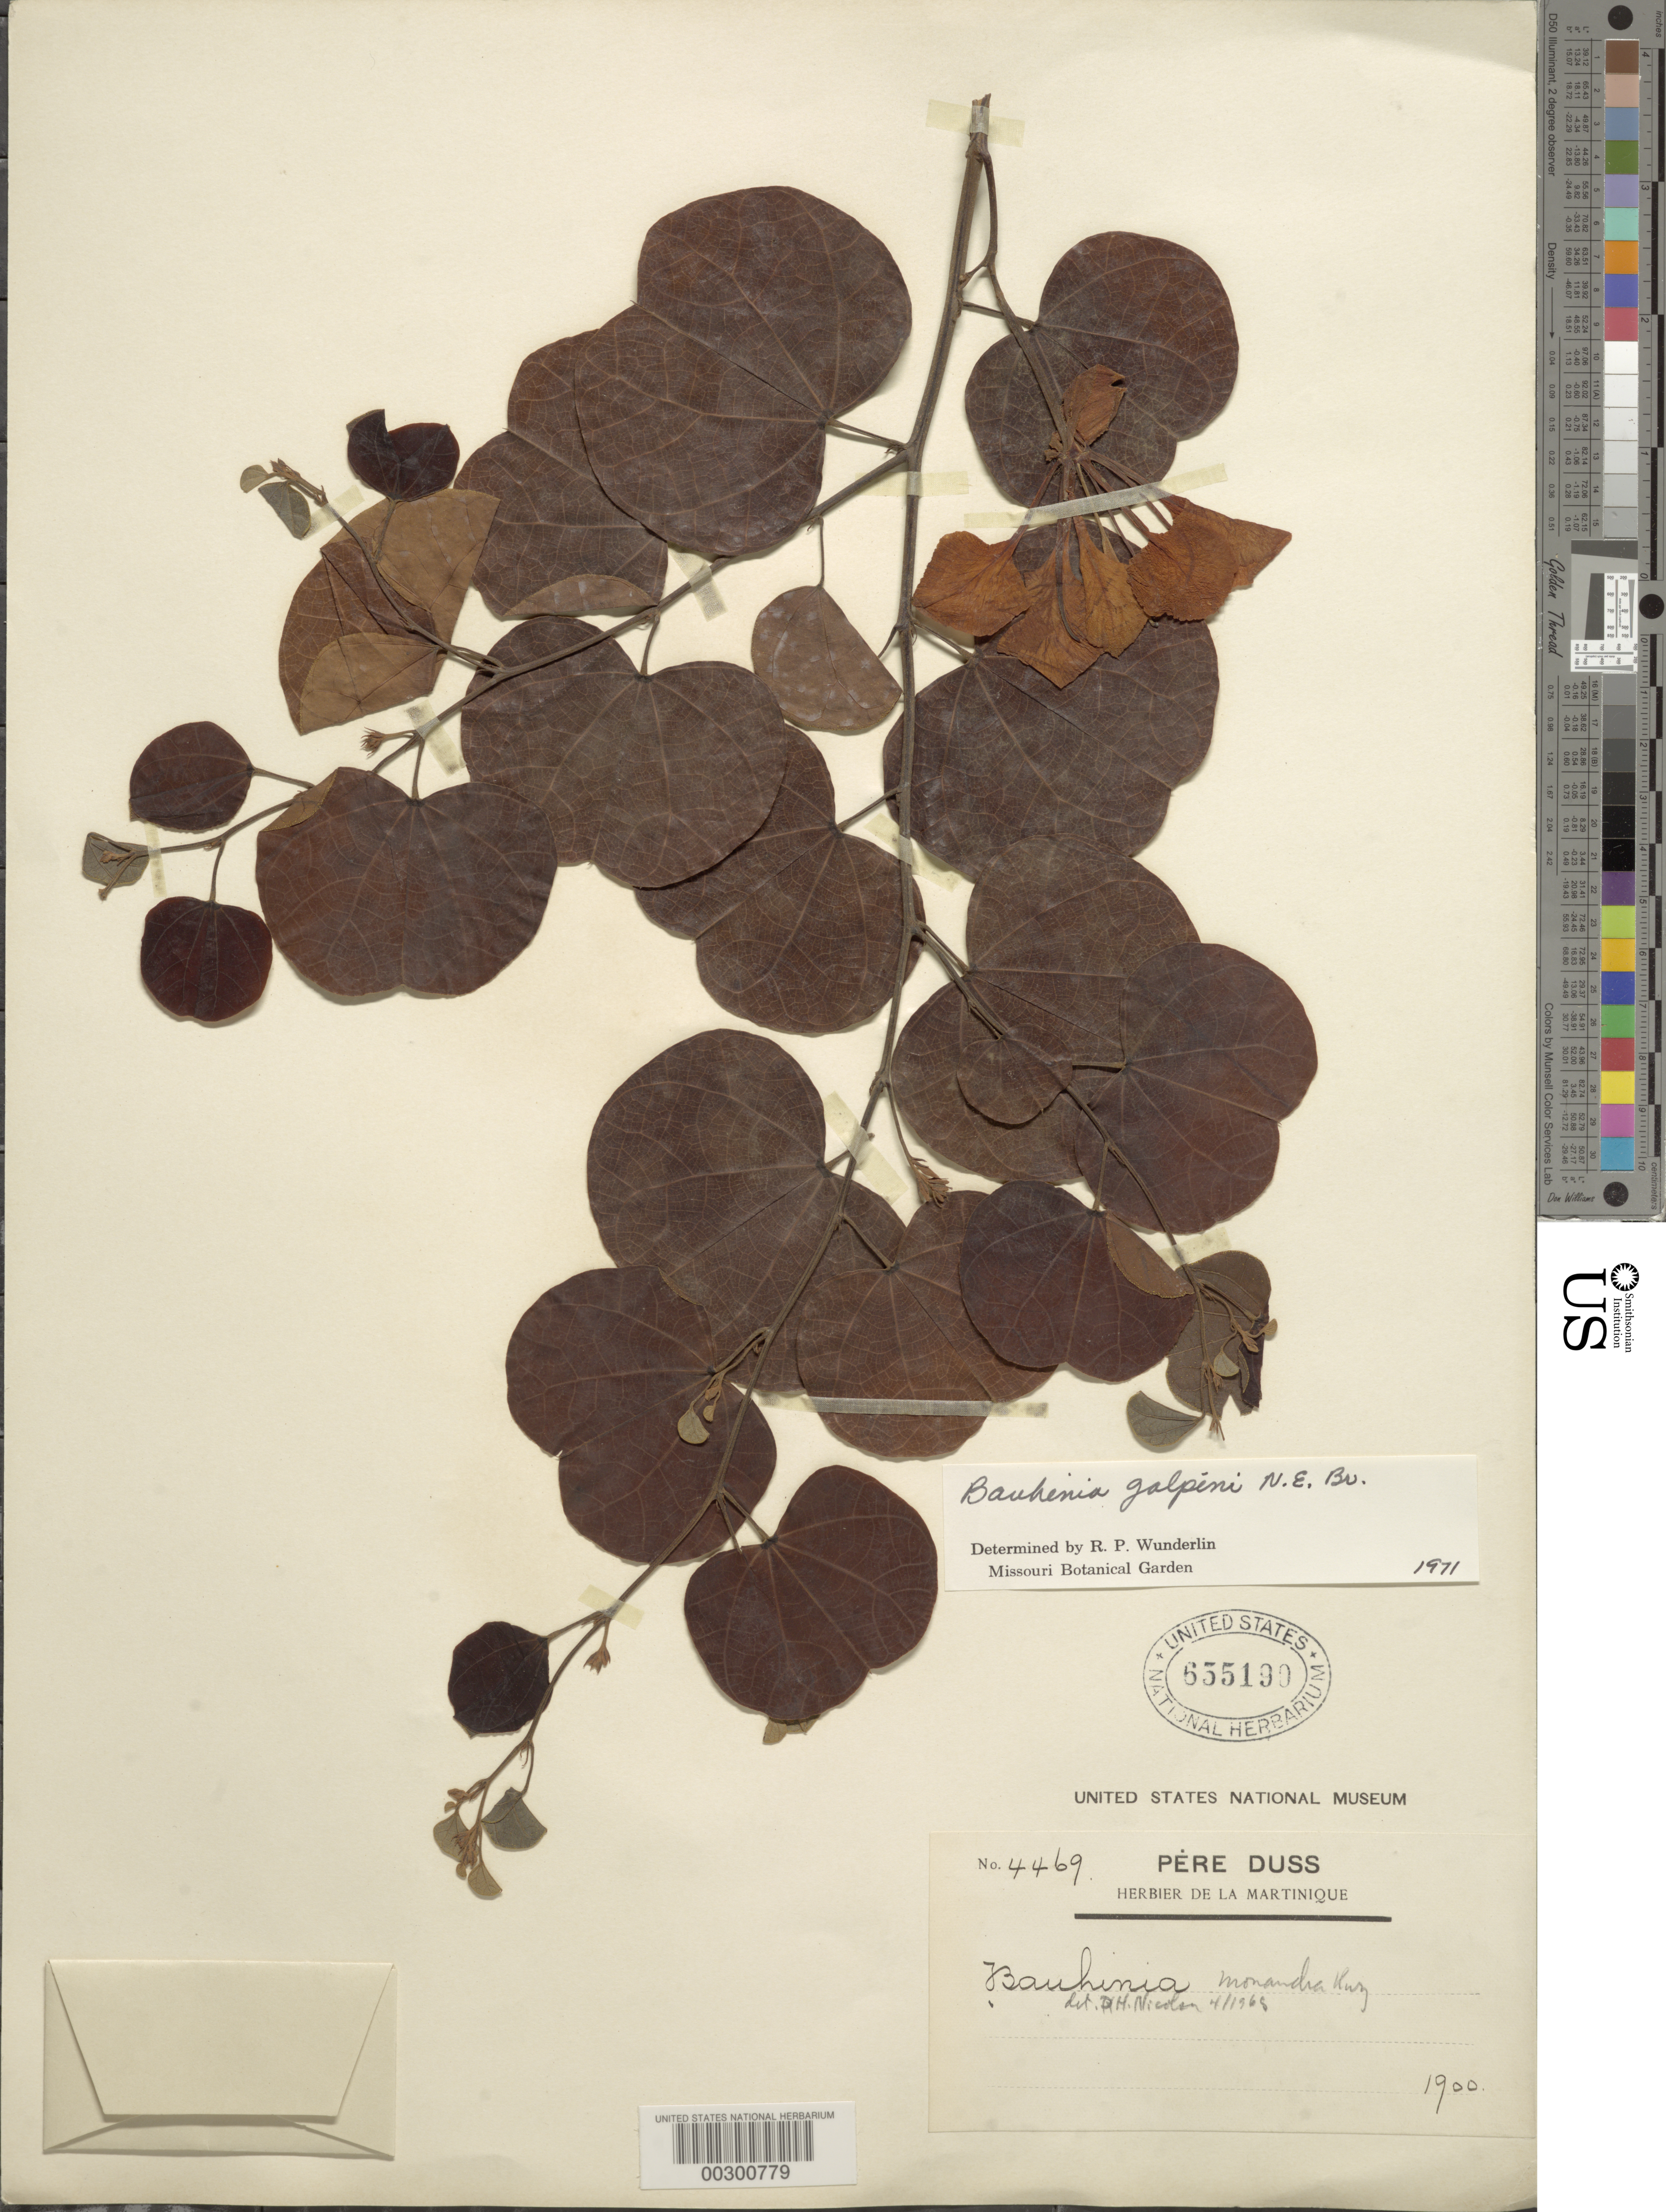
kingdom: Plantae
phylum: Tracheophyta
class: Magnoliopsida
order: Fabales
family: Fabaceae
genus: Bauhinia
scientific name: Bauhinia galpinii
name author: N.E. Br.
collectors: Père Duss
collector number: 4469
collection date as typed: Aug 1900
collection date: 1900-08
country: Martinique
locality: Jard. bot. de st. pierre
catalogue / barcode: US 655190